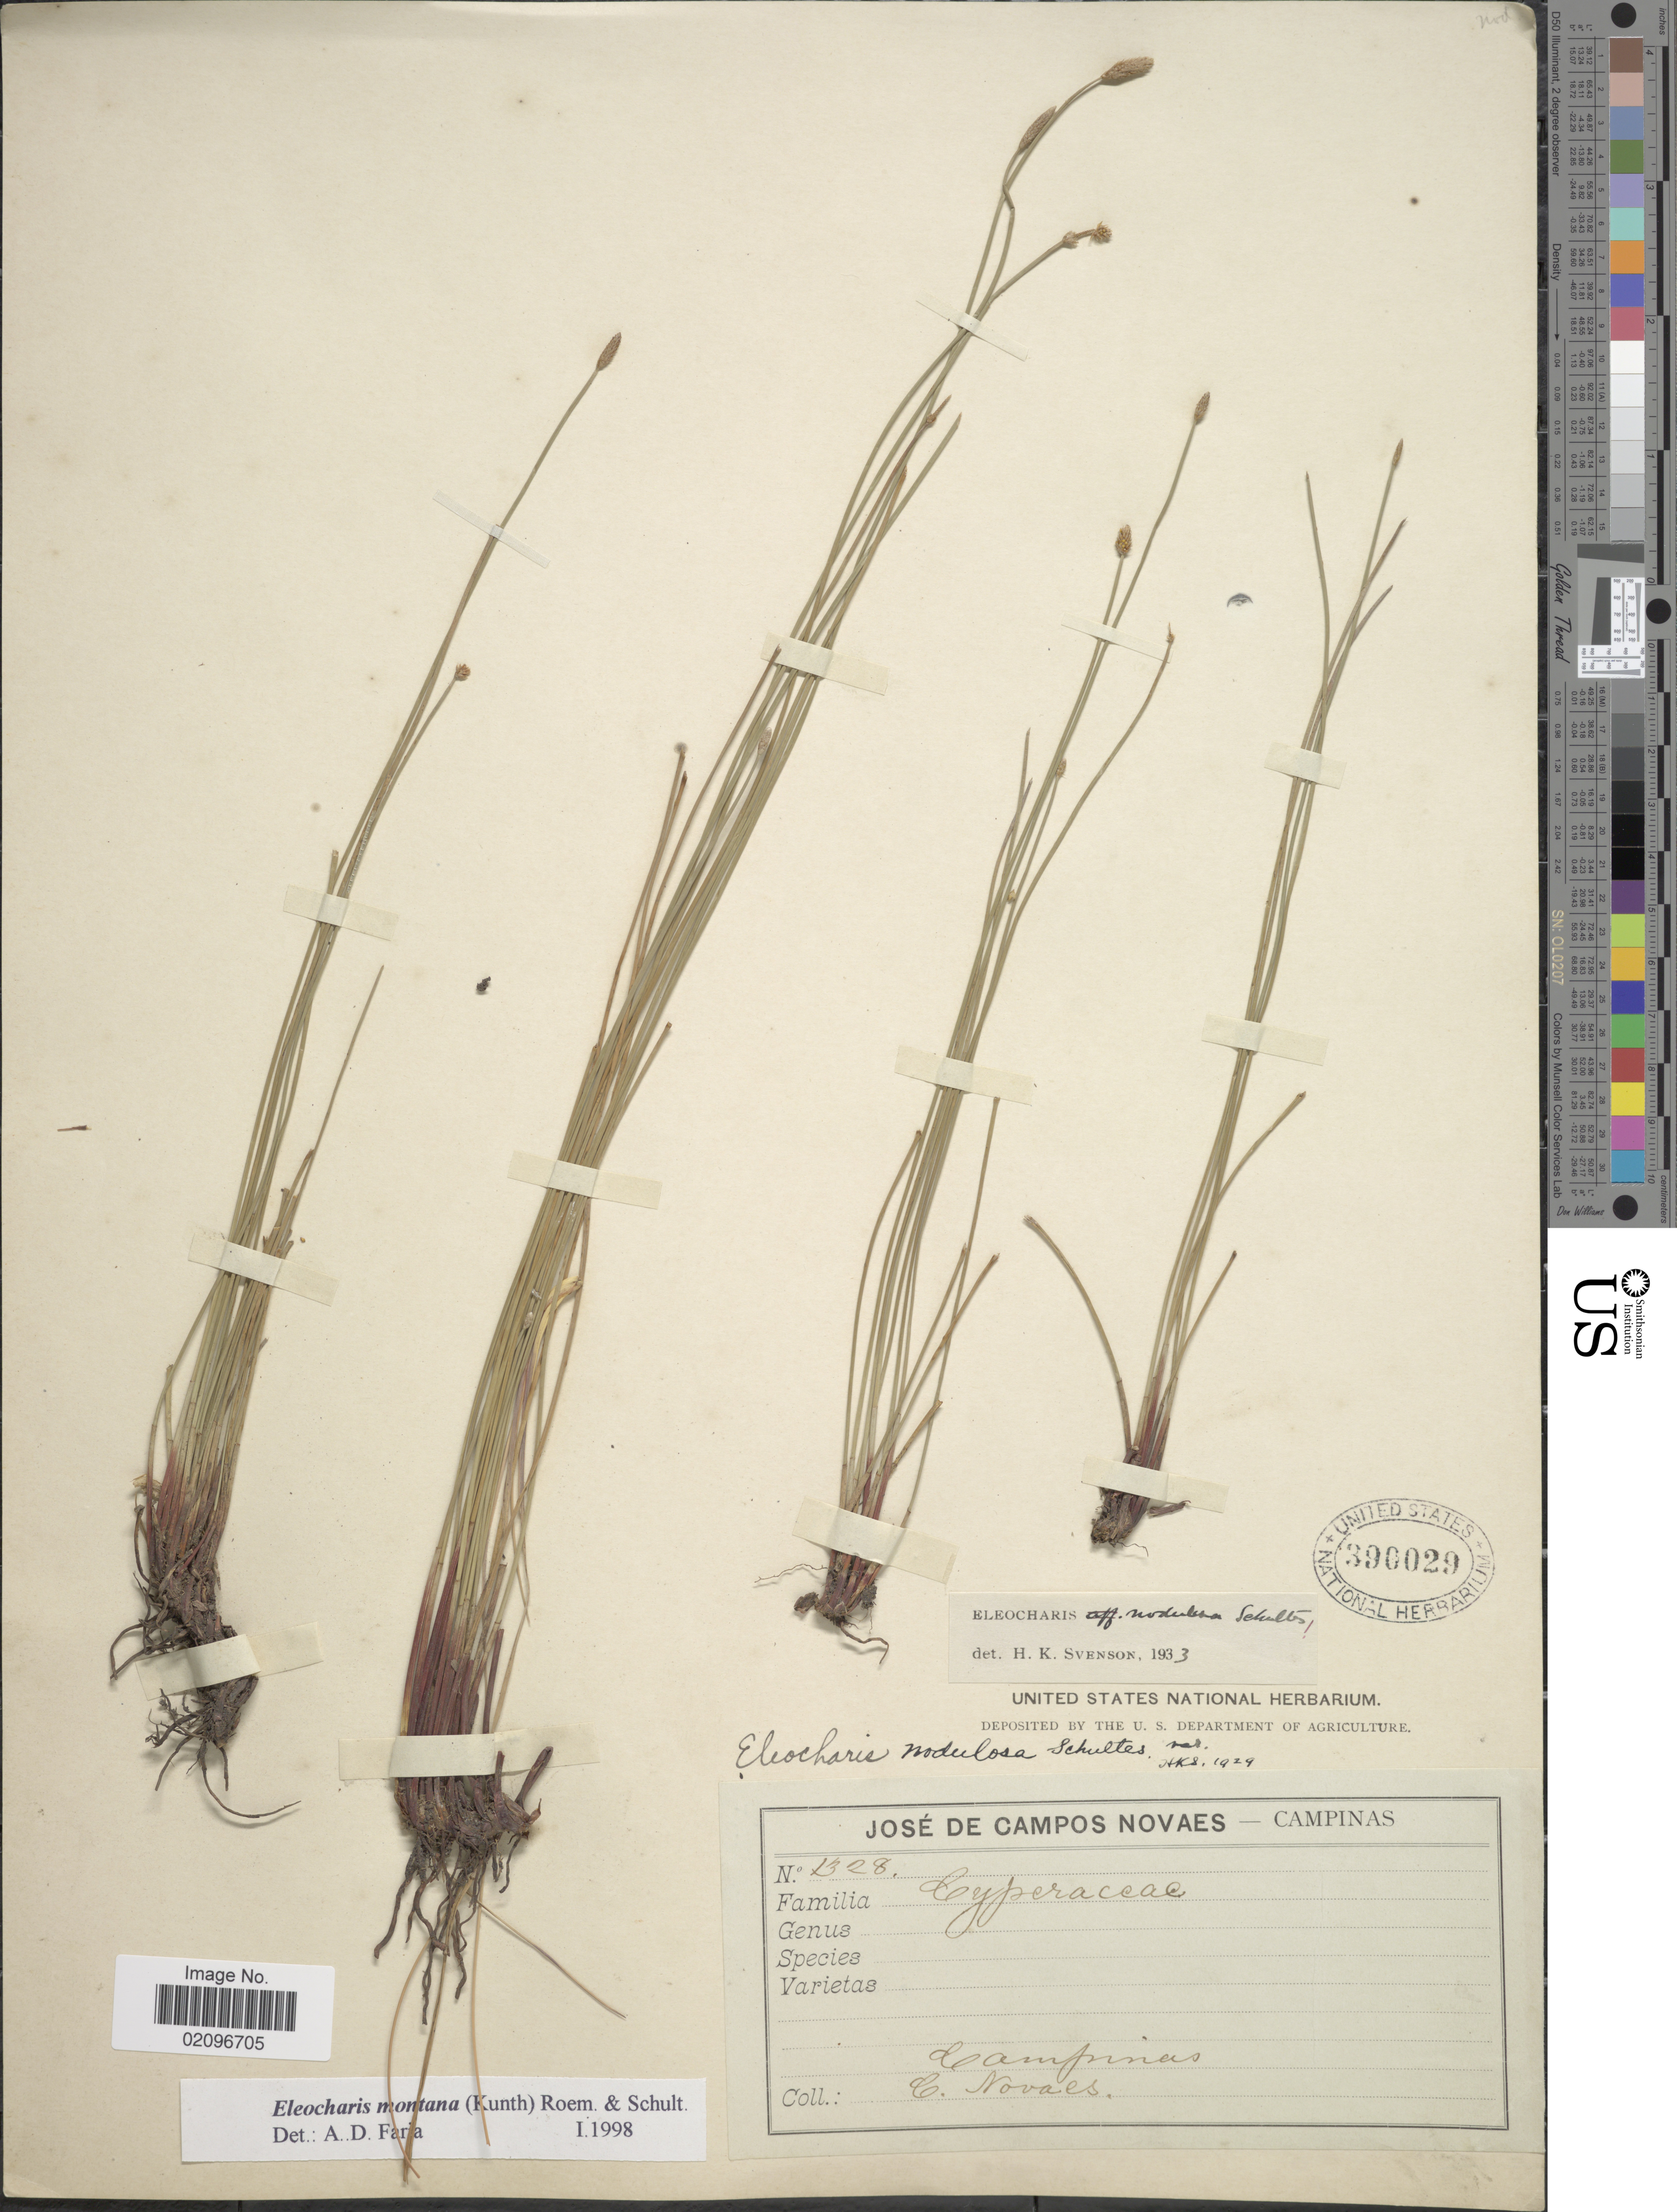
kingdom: Plantae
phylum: Tracheophyta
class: Liliopsida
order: Poales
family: Cyperaceae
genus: Eleocharis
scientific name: Eleocharis montana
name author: (Kunth) Roem. & Schult.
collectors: C. Novaes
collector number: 1328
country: Brazil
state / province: São Paulo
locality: Campinas.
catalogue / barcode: US 390029